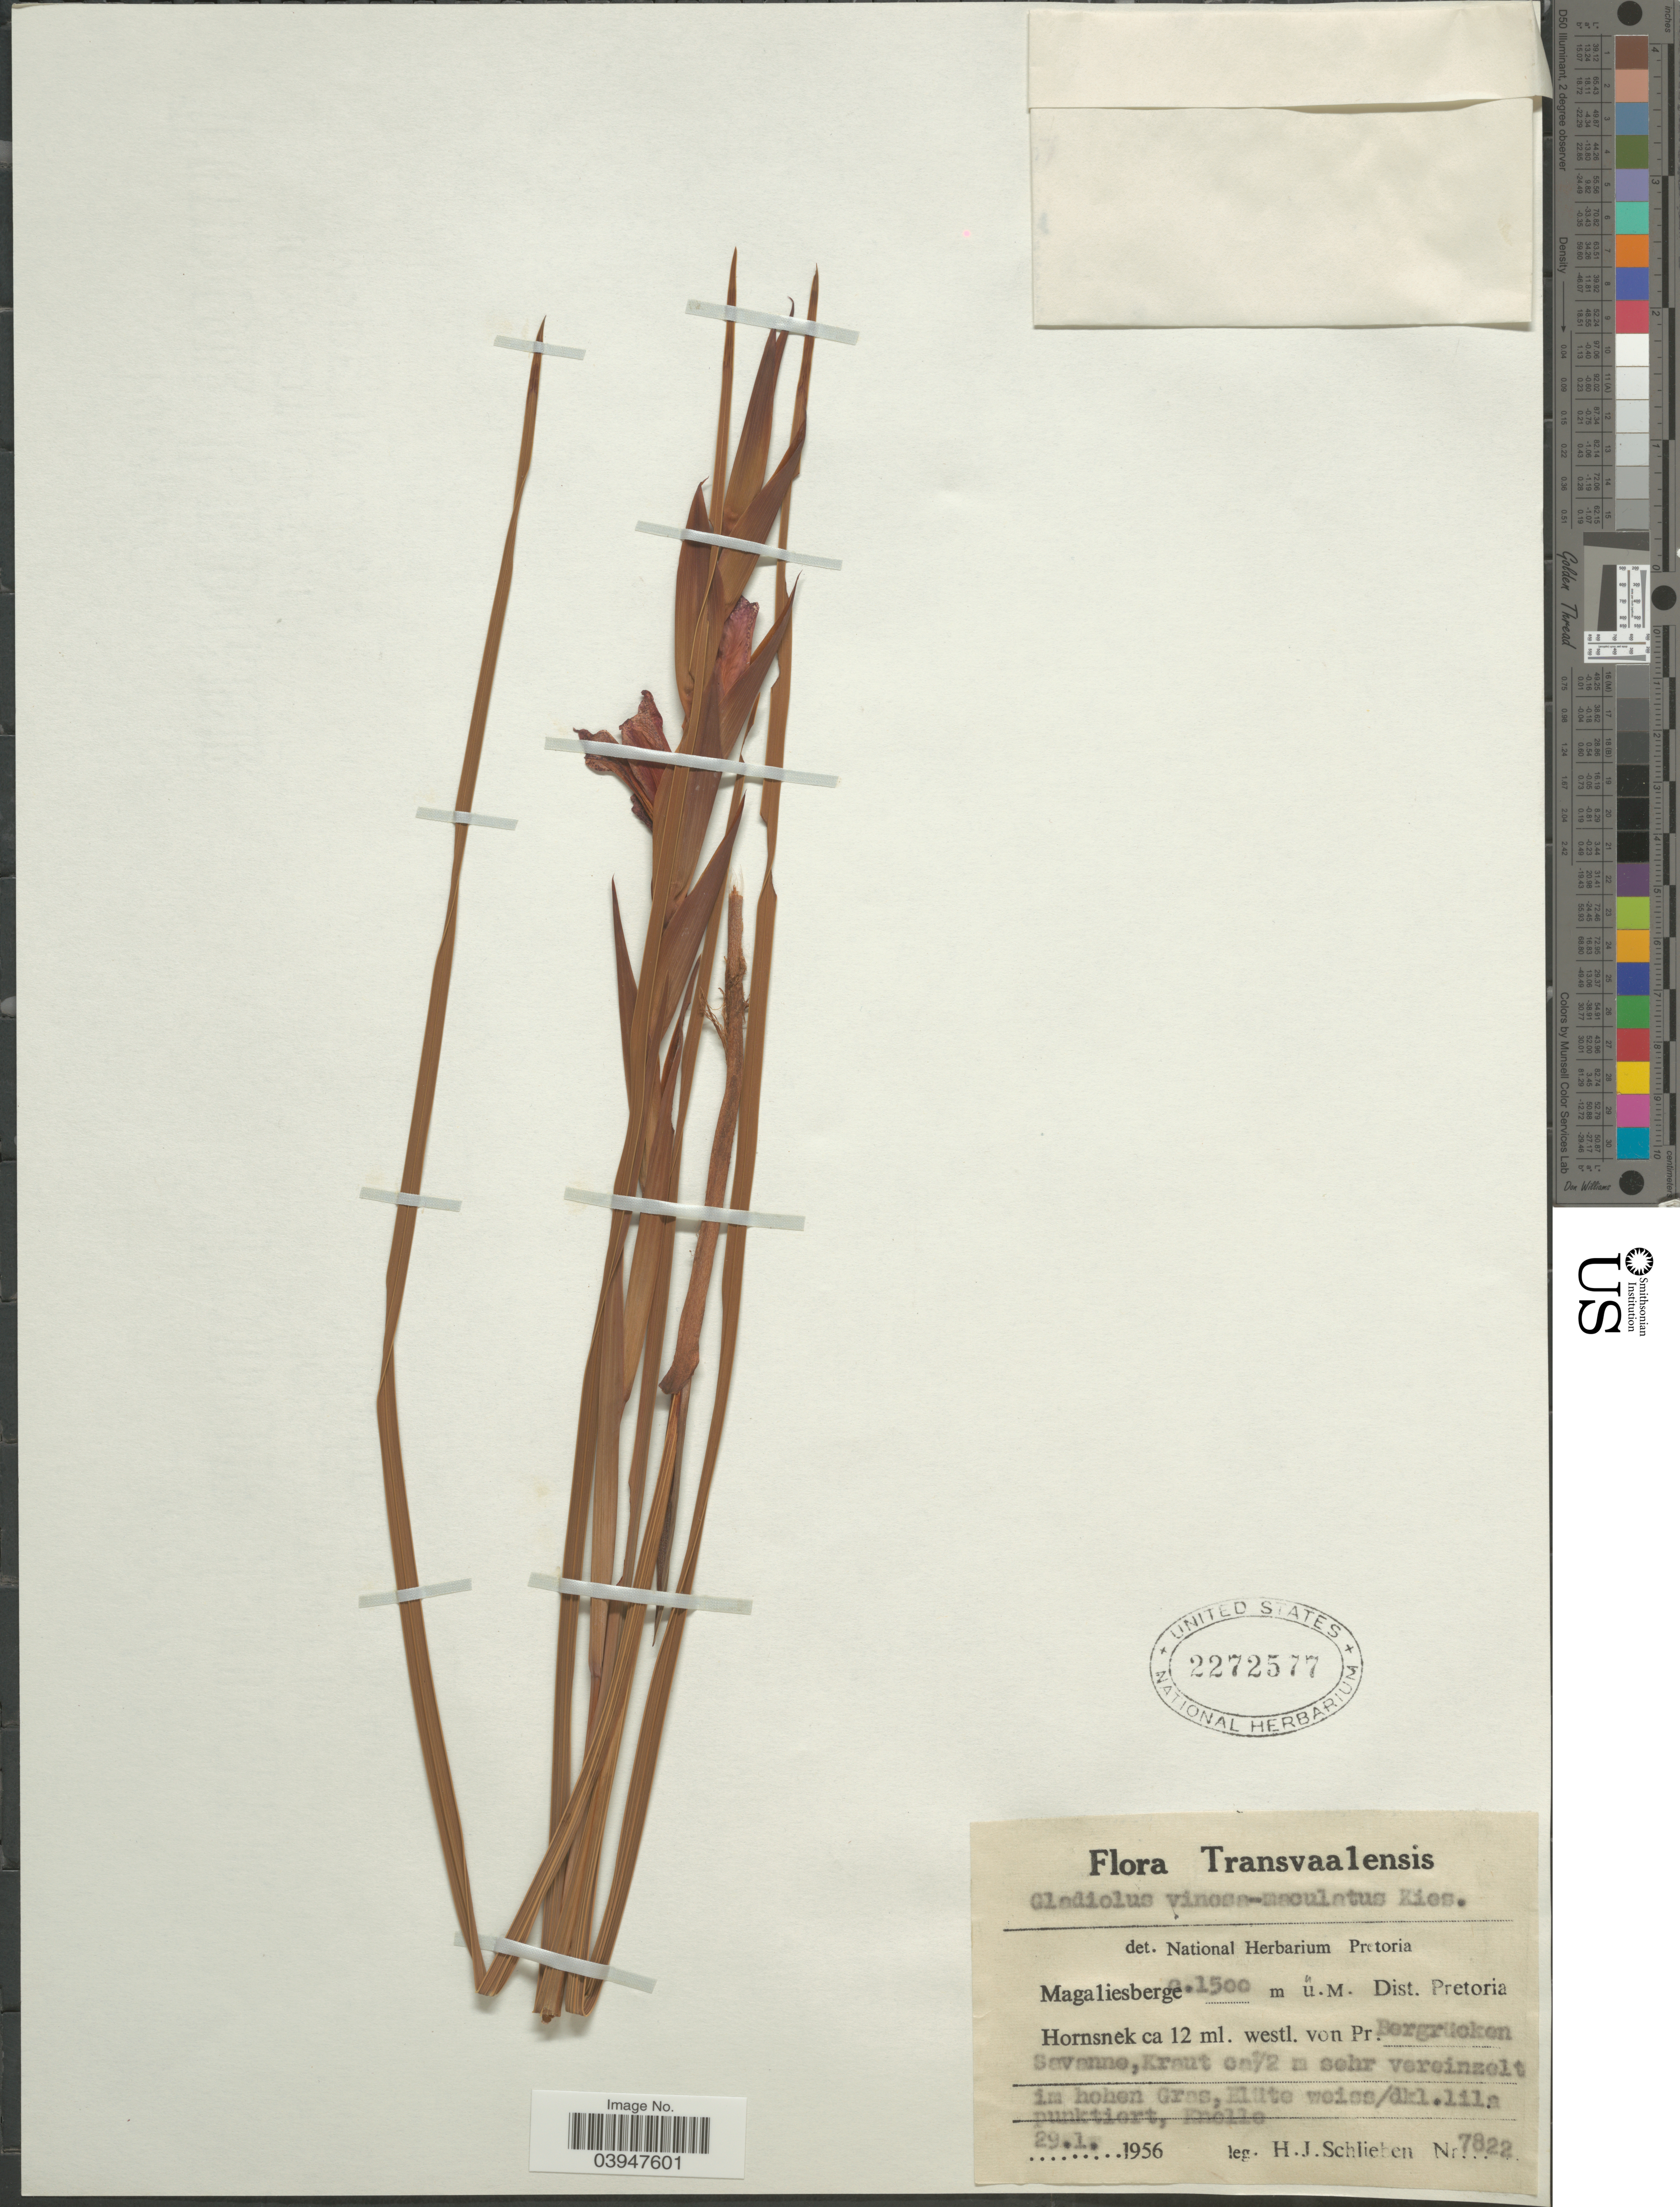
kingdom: Plantae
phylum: Tracheophyta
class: Liliopsida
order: Asparagales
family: Iridaceae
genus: Gladiolus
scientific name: Gladiolus vinoso-maculatus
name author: Kies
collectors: H. J. Schlieben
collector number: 7822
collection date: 1956-01-29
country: South Africa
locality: Transvaalensis. Magaliesberge. Dist. Pretoria Hornsnek ca 12 ml. westl. von Pr. Bergrücken Savanne.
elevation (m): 1500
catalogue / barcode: US 2272577